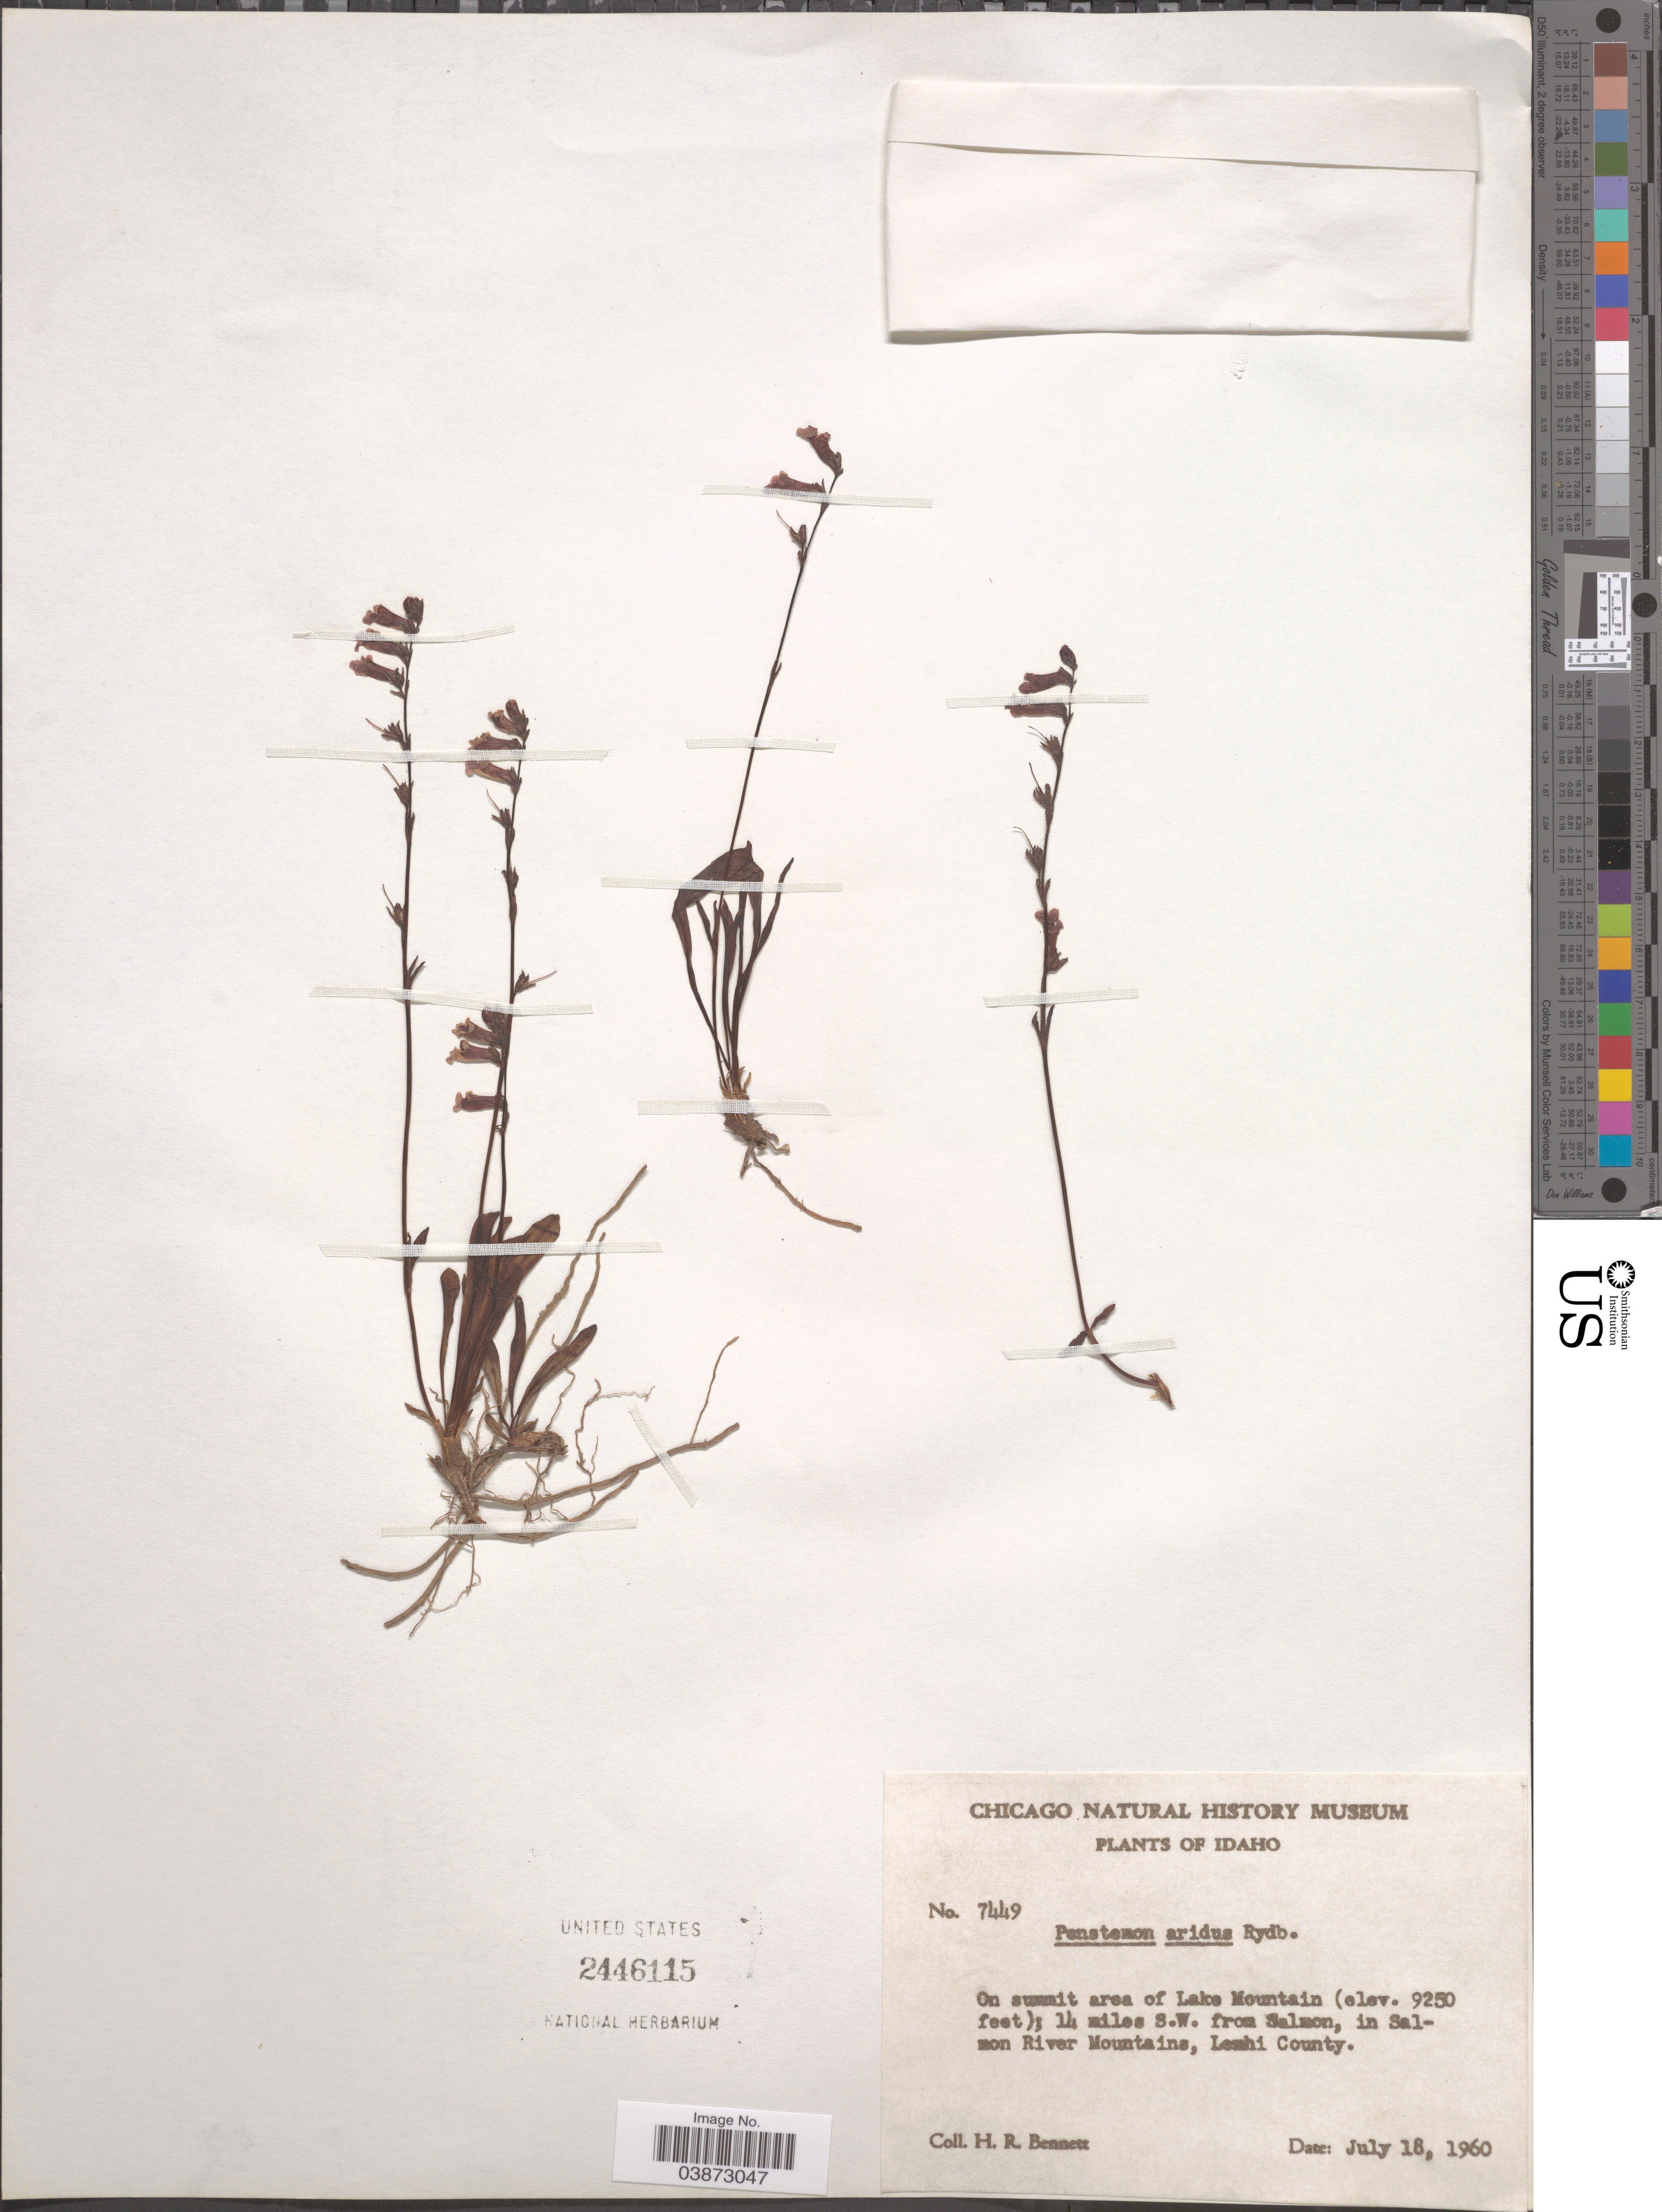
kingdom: Plantae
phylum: Tracheophyta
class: Magnoliopsida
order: Lamiales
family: Plantaginaceae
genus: Penstemon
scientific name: Penstemon aridus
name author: Rydb.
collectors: H. R. Bennett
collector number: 7449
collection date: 1960-07-18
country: United States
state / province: Idaho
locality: On summit area of Lake Mountain, 14 miles S.W. from Salmon, in Salmon River Mountains, Lemhi County.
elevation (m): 2819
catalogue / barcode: US 2446115